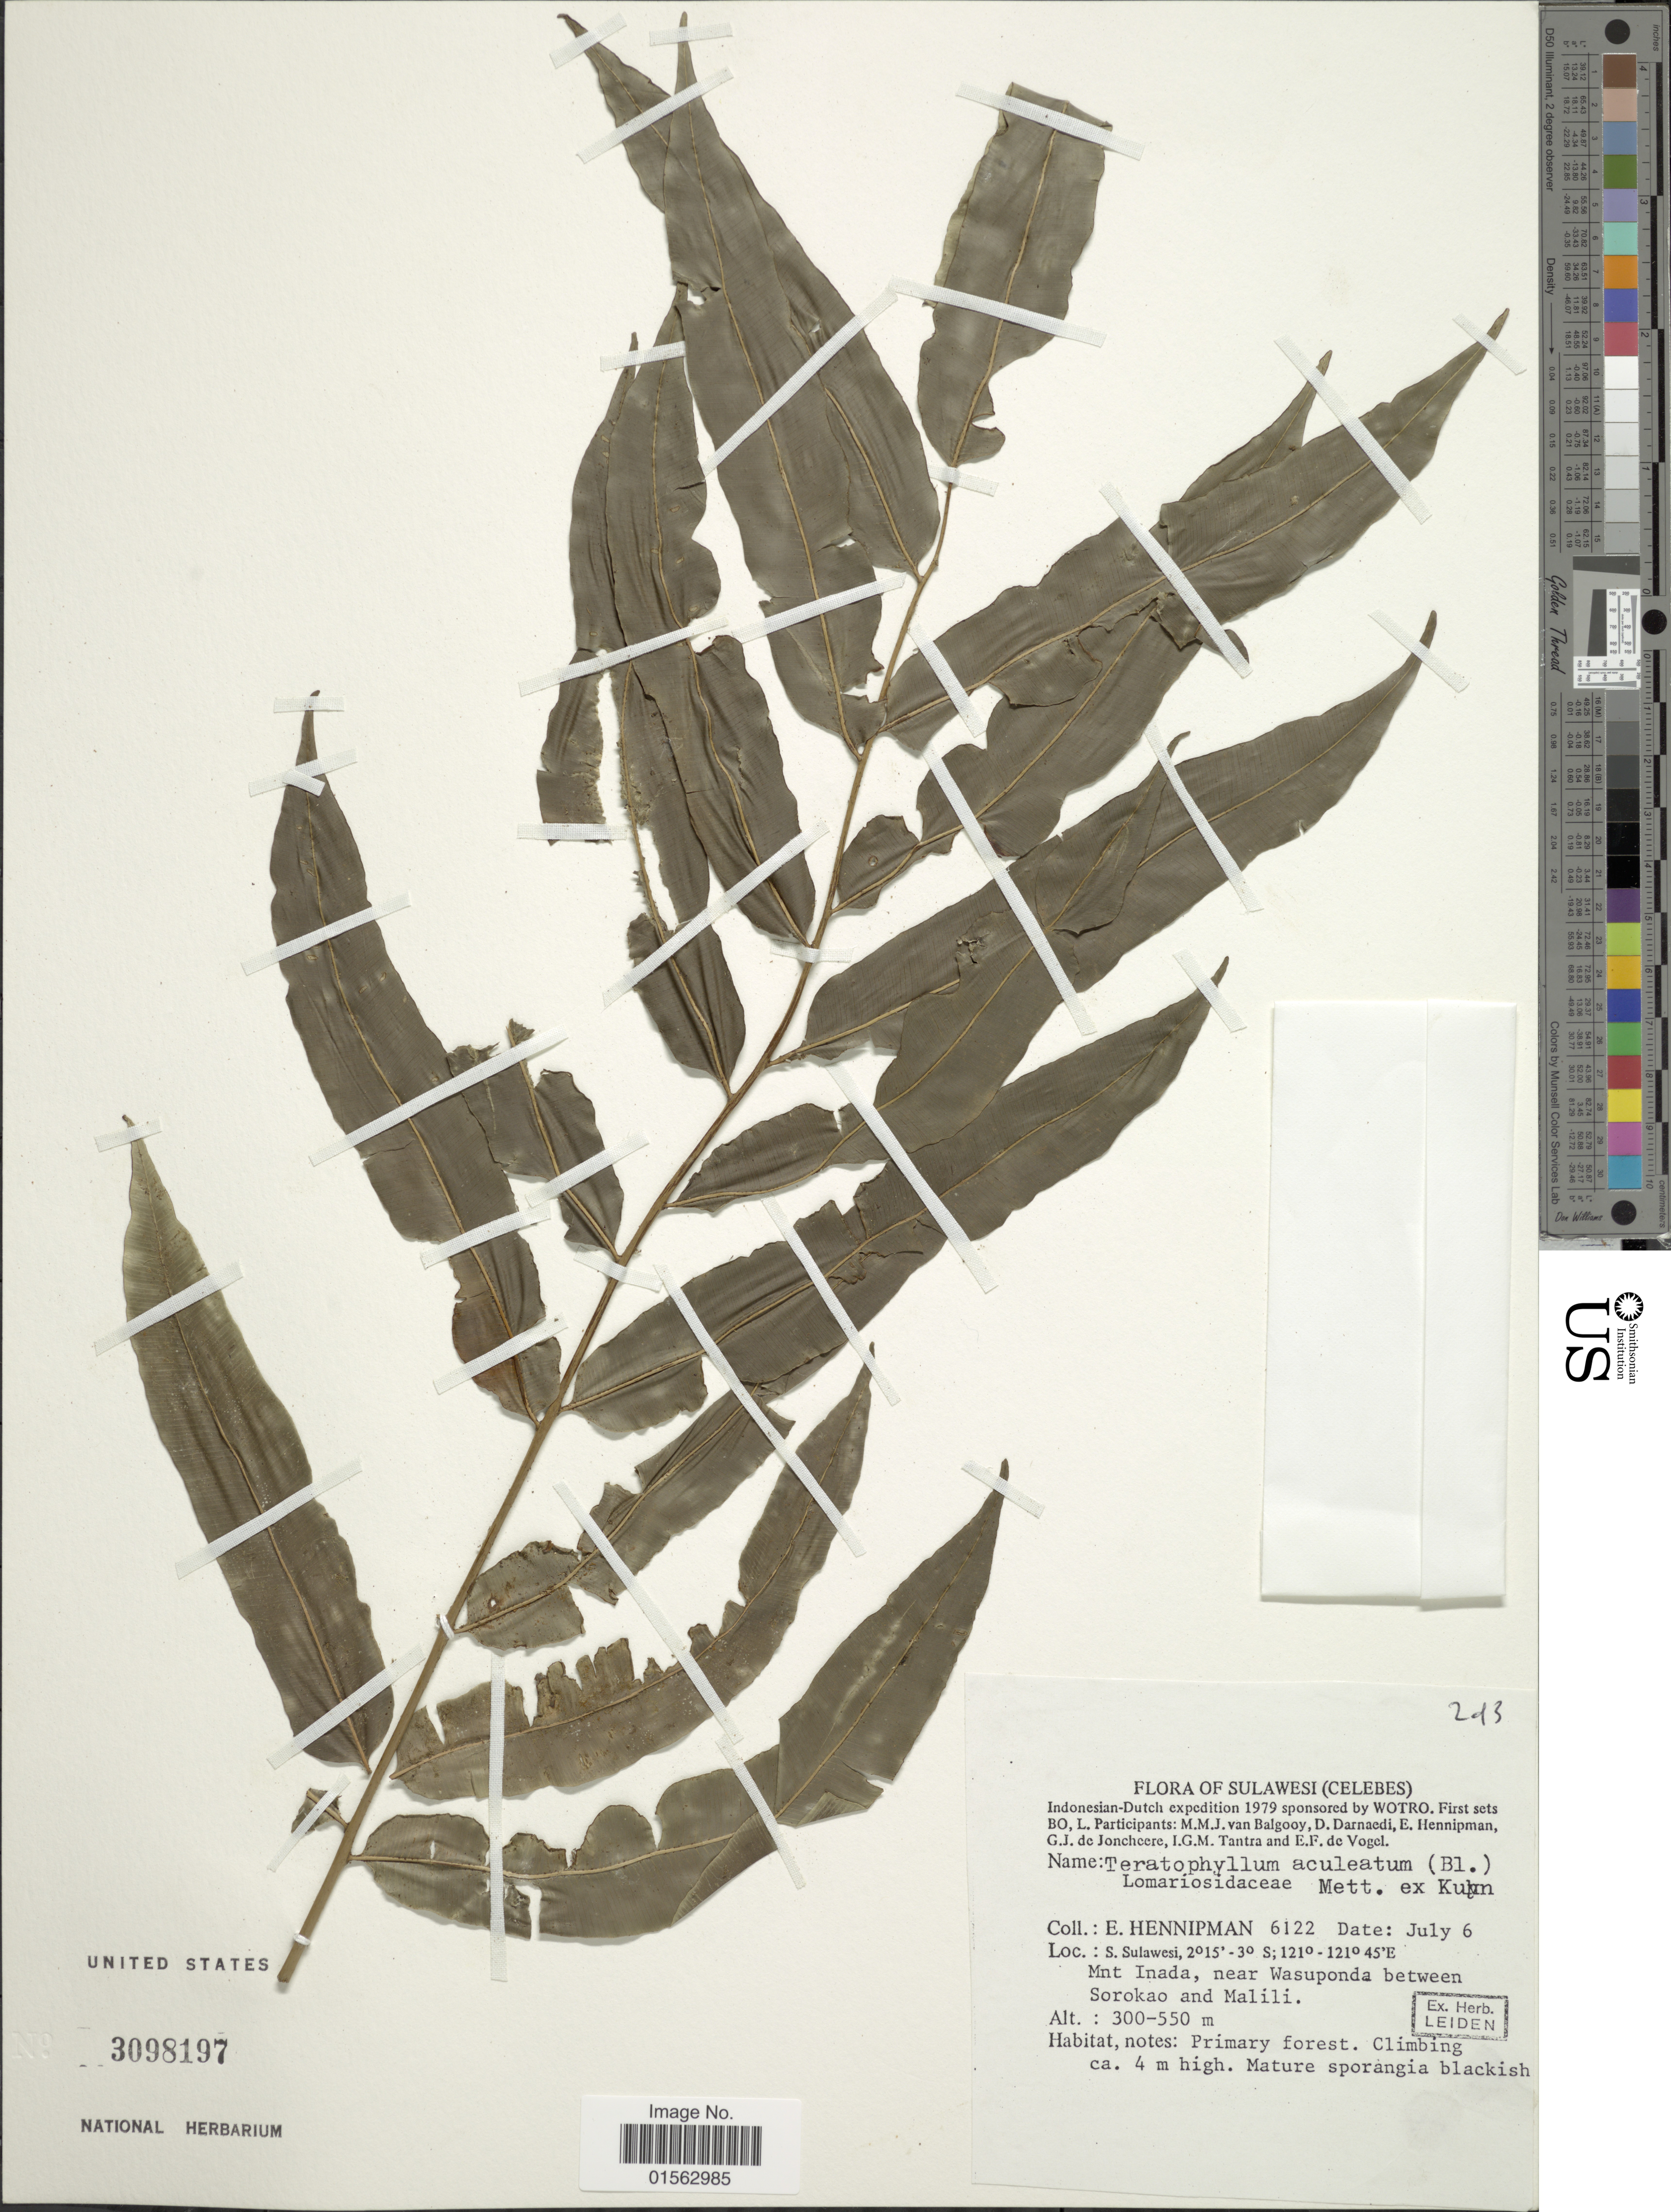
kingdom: Plantae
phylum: Tracheophyta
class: Polypodiopsida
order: Polypodiales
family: Dryopteridaceae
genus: Teratophyllum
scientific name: Teratophyllum aculeatum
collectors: E. Hennipman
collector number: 6122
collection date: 1979-07-06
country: Indonesia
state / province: Sulawesi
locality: Sulawesi (Celebes), S. Sulawesi, Mnt Inada, near Wasuponda between Sorokao and Malili, primary forest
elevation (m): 300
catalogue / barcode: US 3098197